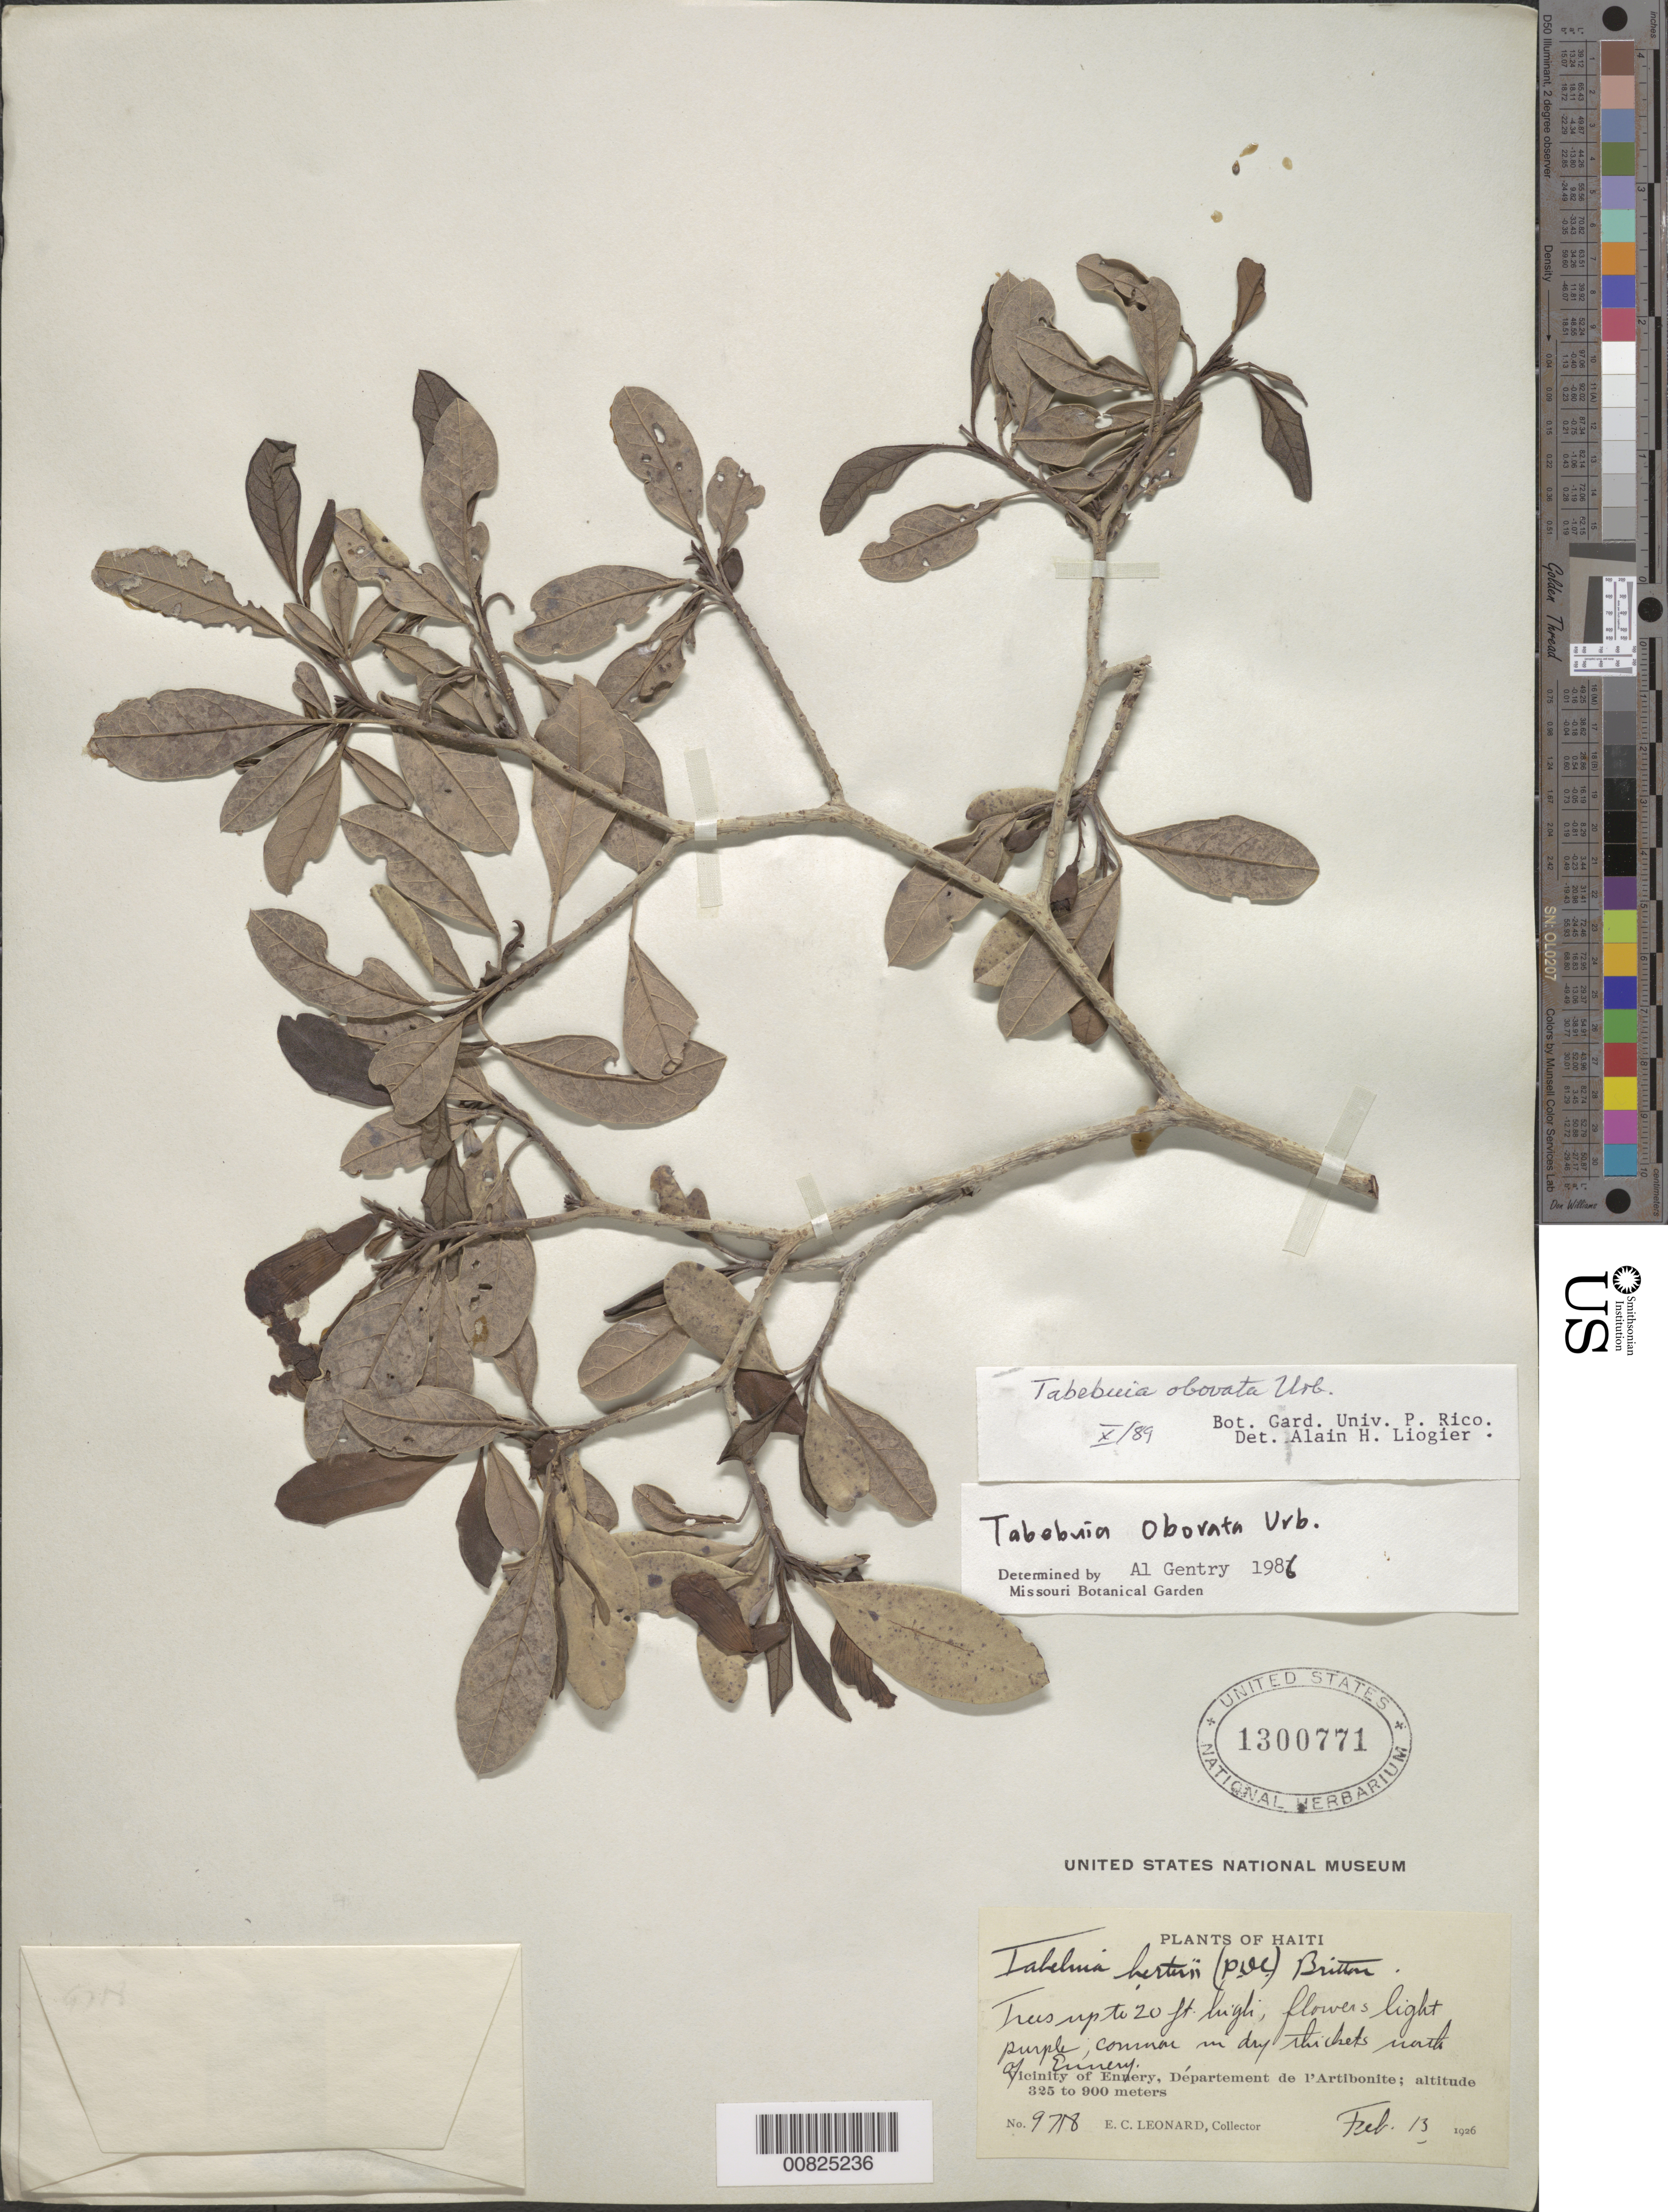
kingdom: Plantae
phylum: Tracheophyta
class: Magnoliopsida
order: Lamiales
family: Bignoniaceae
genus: Tabebuia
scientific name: Tabebuia obovata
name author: Urb.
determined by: Liogier, Alain H.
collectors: E. C. Leonard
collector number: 9718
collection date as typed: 13 Feb 1926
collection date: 1926-02-13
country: Haiti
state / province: Artibonite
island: Hispaniola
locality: Vicinity of Ennery, N of city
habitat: Dry thickets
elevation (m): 325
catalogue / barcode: US 1300771